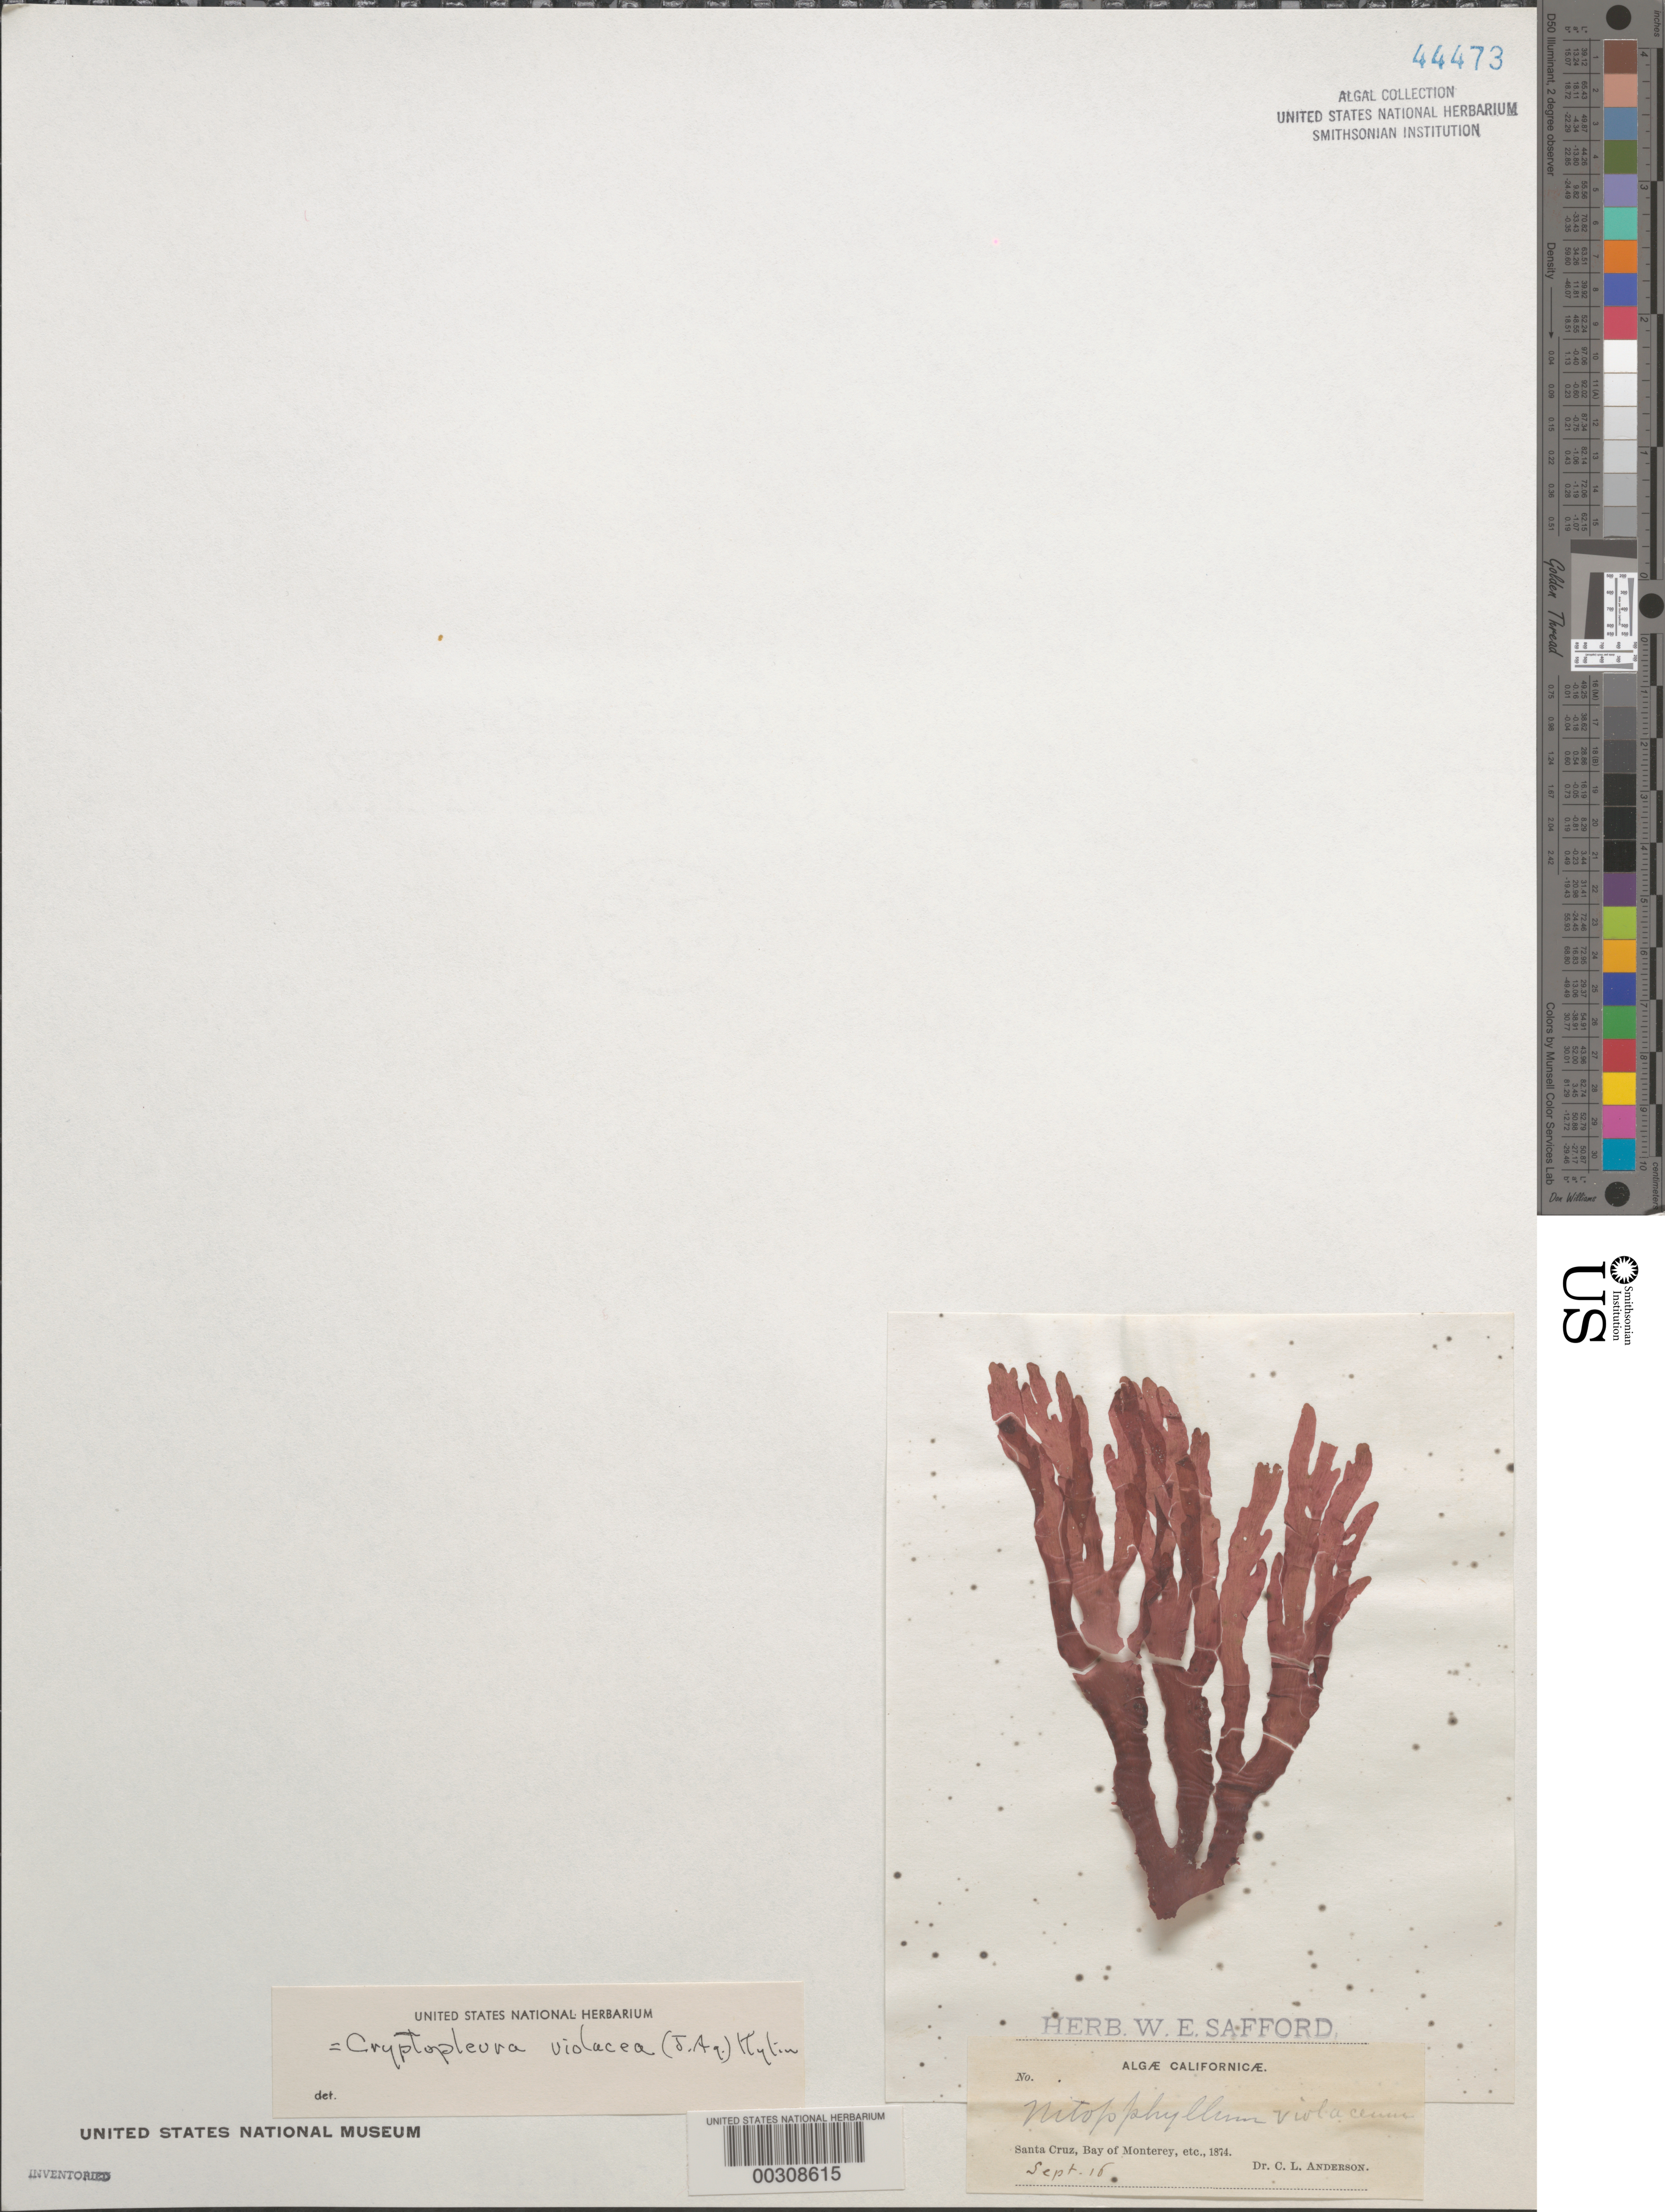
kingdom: Plantae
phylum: Rhodophyta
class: Florideophyceae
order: Ceramiales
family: Delesseriaceae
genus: Cryptopleura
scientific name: Cryptopleura violacea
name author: (J. Ag.) Kylin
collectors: C. L. Anderson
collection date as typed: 16 Sep 1874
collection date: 1874-09-16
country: United States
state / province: California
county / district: Santa Cruz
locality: Santa Cruz, Monterey Bay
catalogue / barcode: US 44473